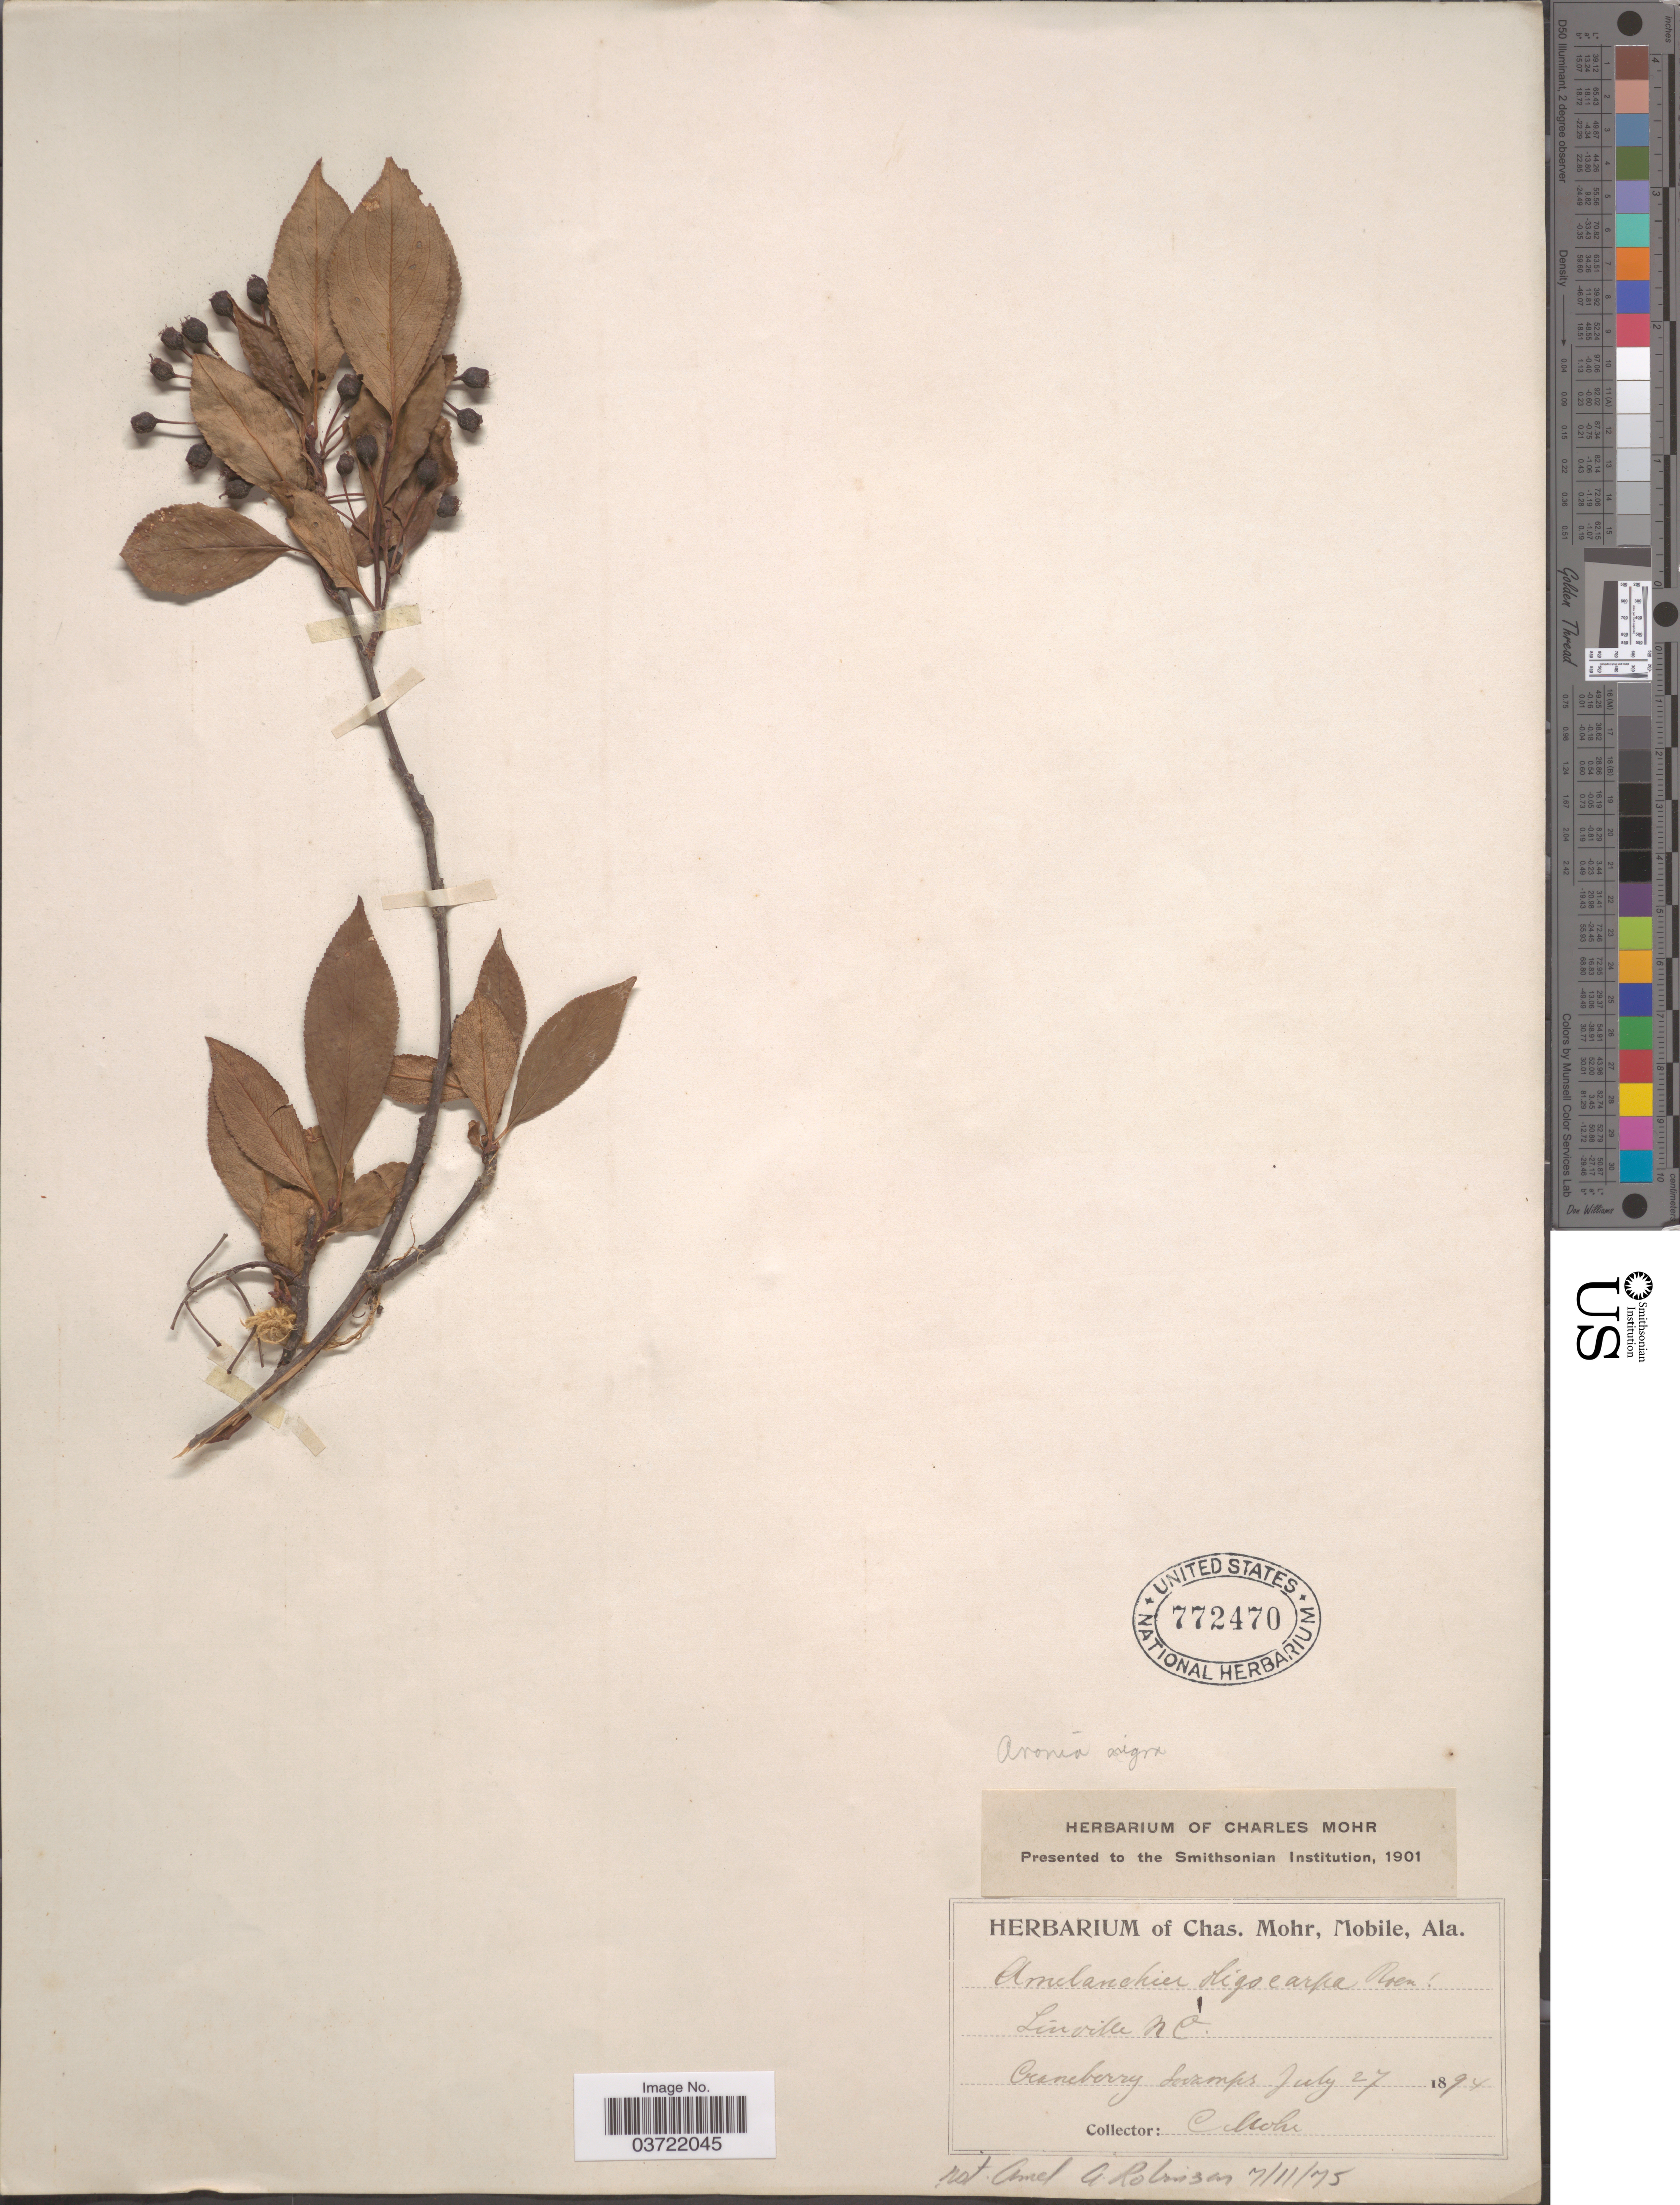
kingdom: Plantae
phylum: Tracheophyta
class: Magnoliopsida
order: Rosales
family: Rosaceae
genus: Aronia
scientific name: Aronia melanocarpa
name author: (Michx.) Elliott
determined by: Strong, Mark T., (BOT), Smithsonian Institution - National Museum of Natural History (UNITED STATES)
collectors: Mohr, C. T. (herbarium)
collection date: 1894-07-27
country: United States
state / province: North Carolina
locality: Linville. Craneberry Swamps.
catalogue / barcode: US 772470